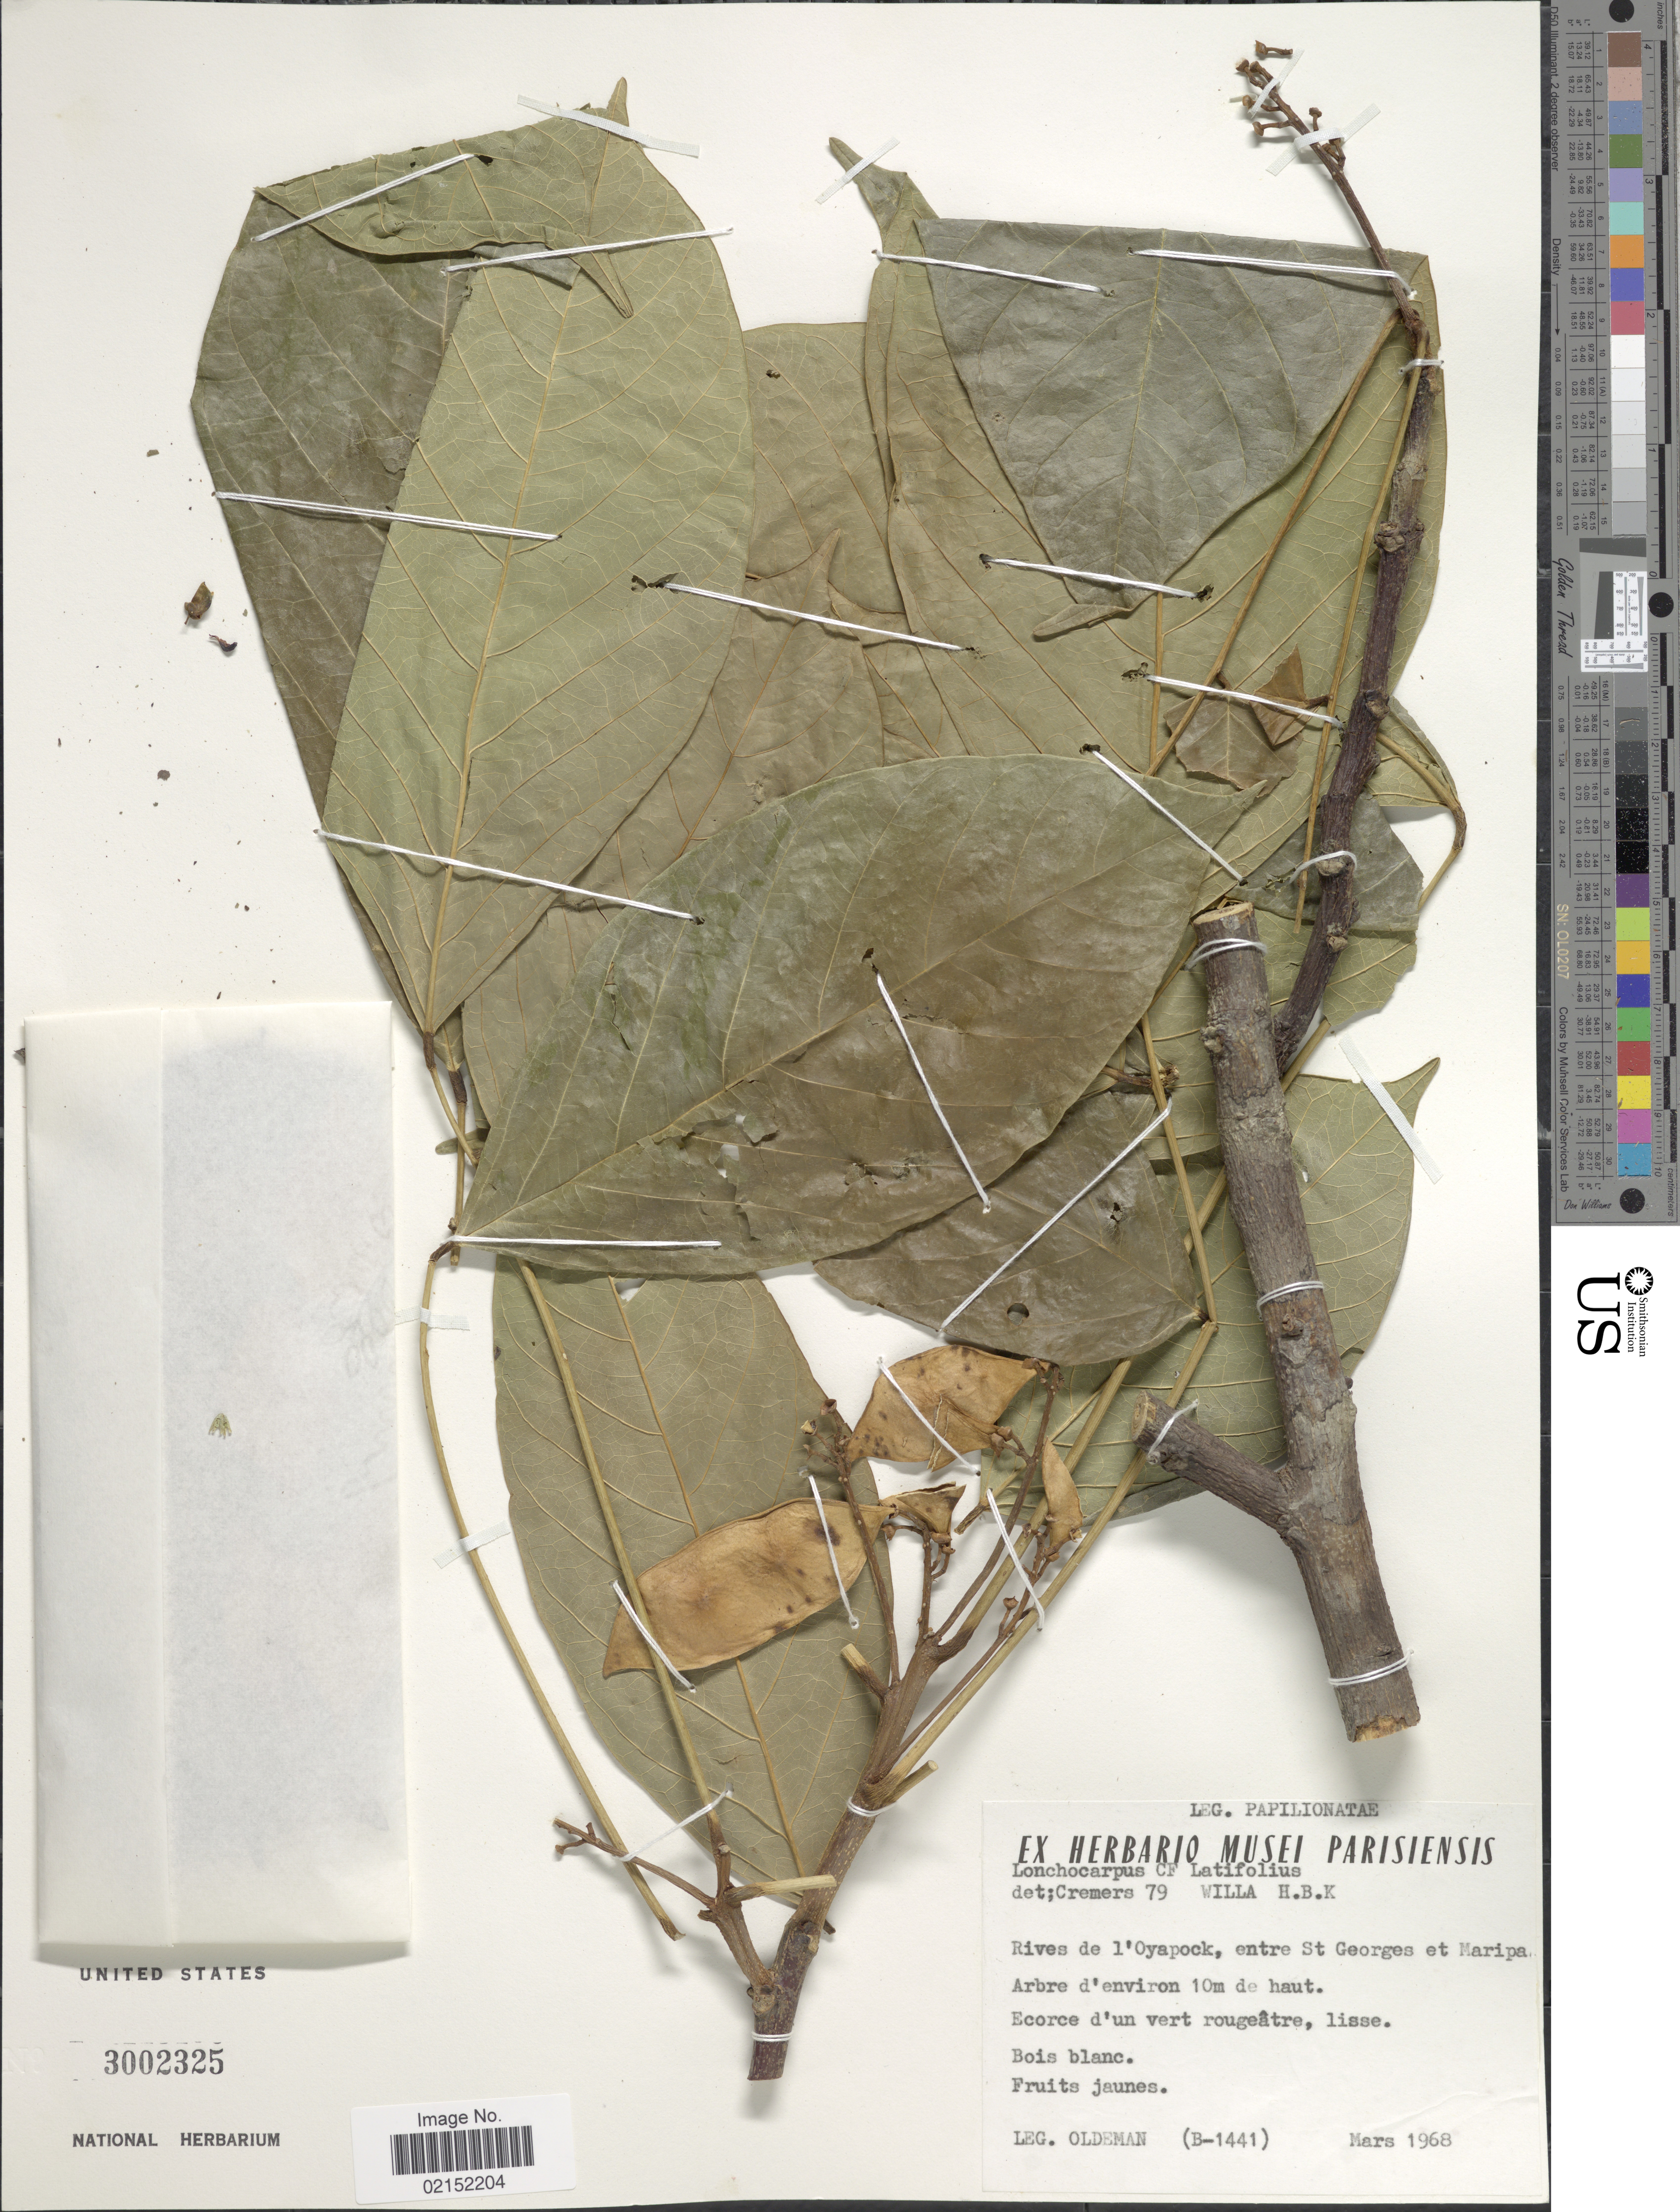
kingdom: Plantae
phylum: Tracheophyta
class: Magnoliopsida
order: Fabales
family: Fabaceae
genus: Lonchocarpus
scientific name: Lonchocarpus heptaphyllus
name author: (Poir.) DC.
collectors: -- Oldeman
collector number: B-1441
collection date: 1968-03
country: French Guiana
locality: Rives de l'Oyapock, entre St Georges et Maripa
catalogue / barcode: US 3002325